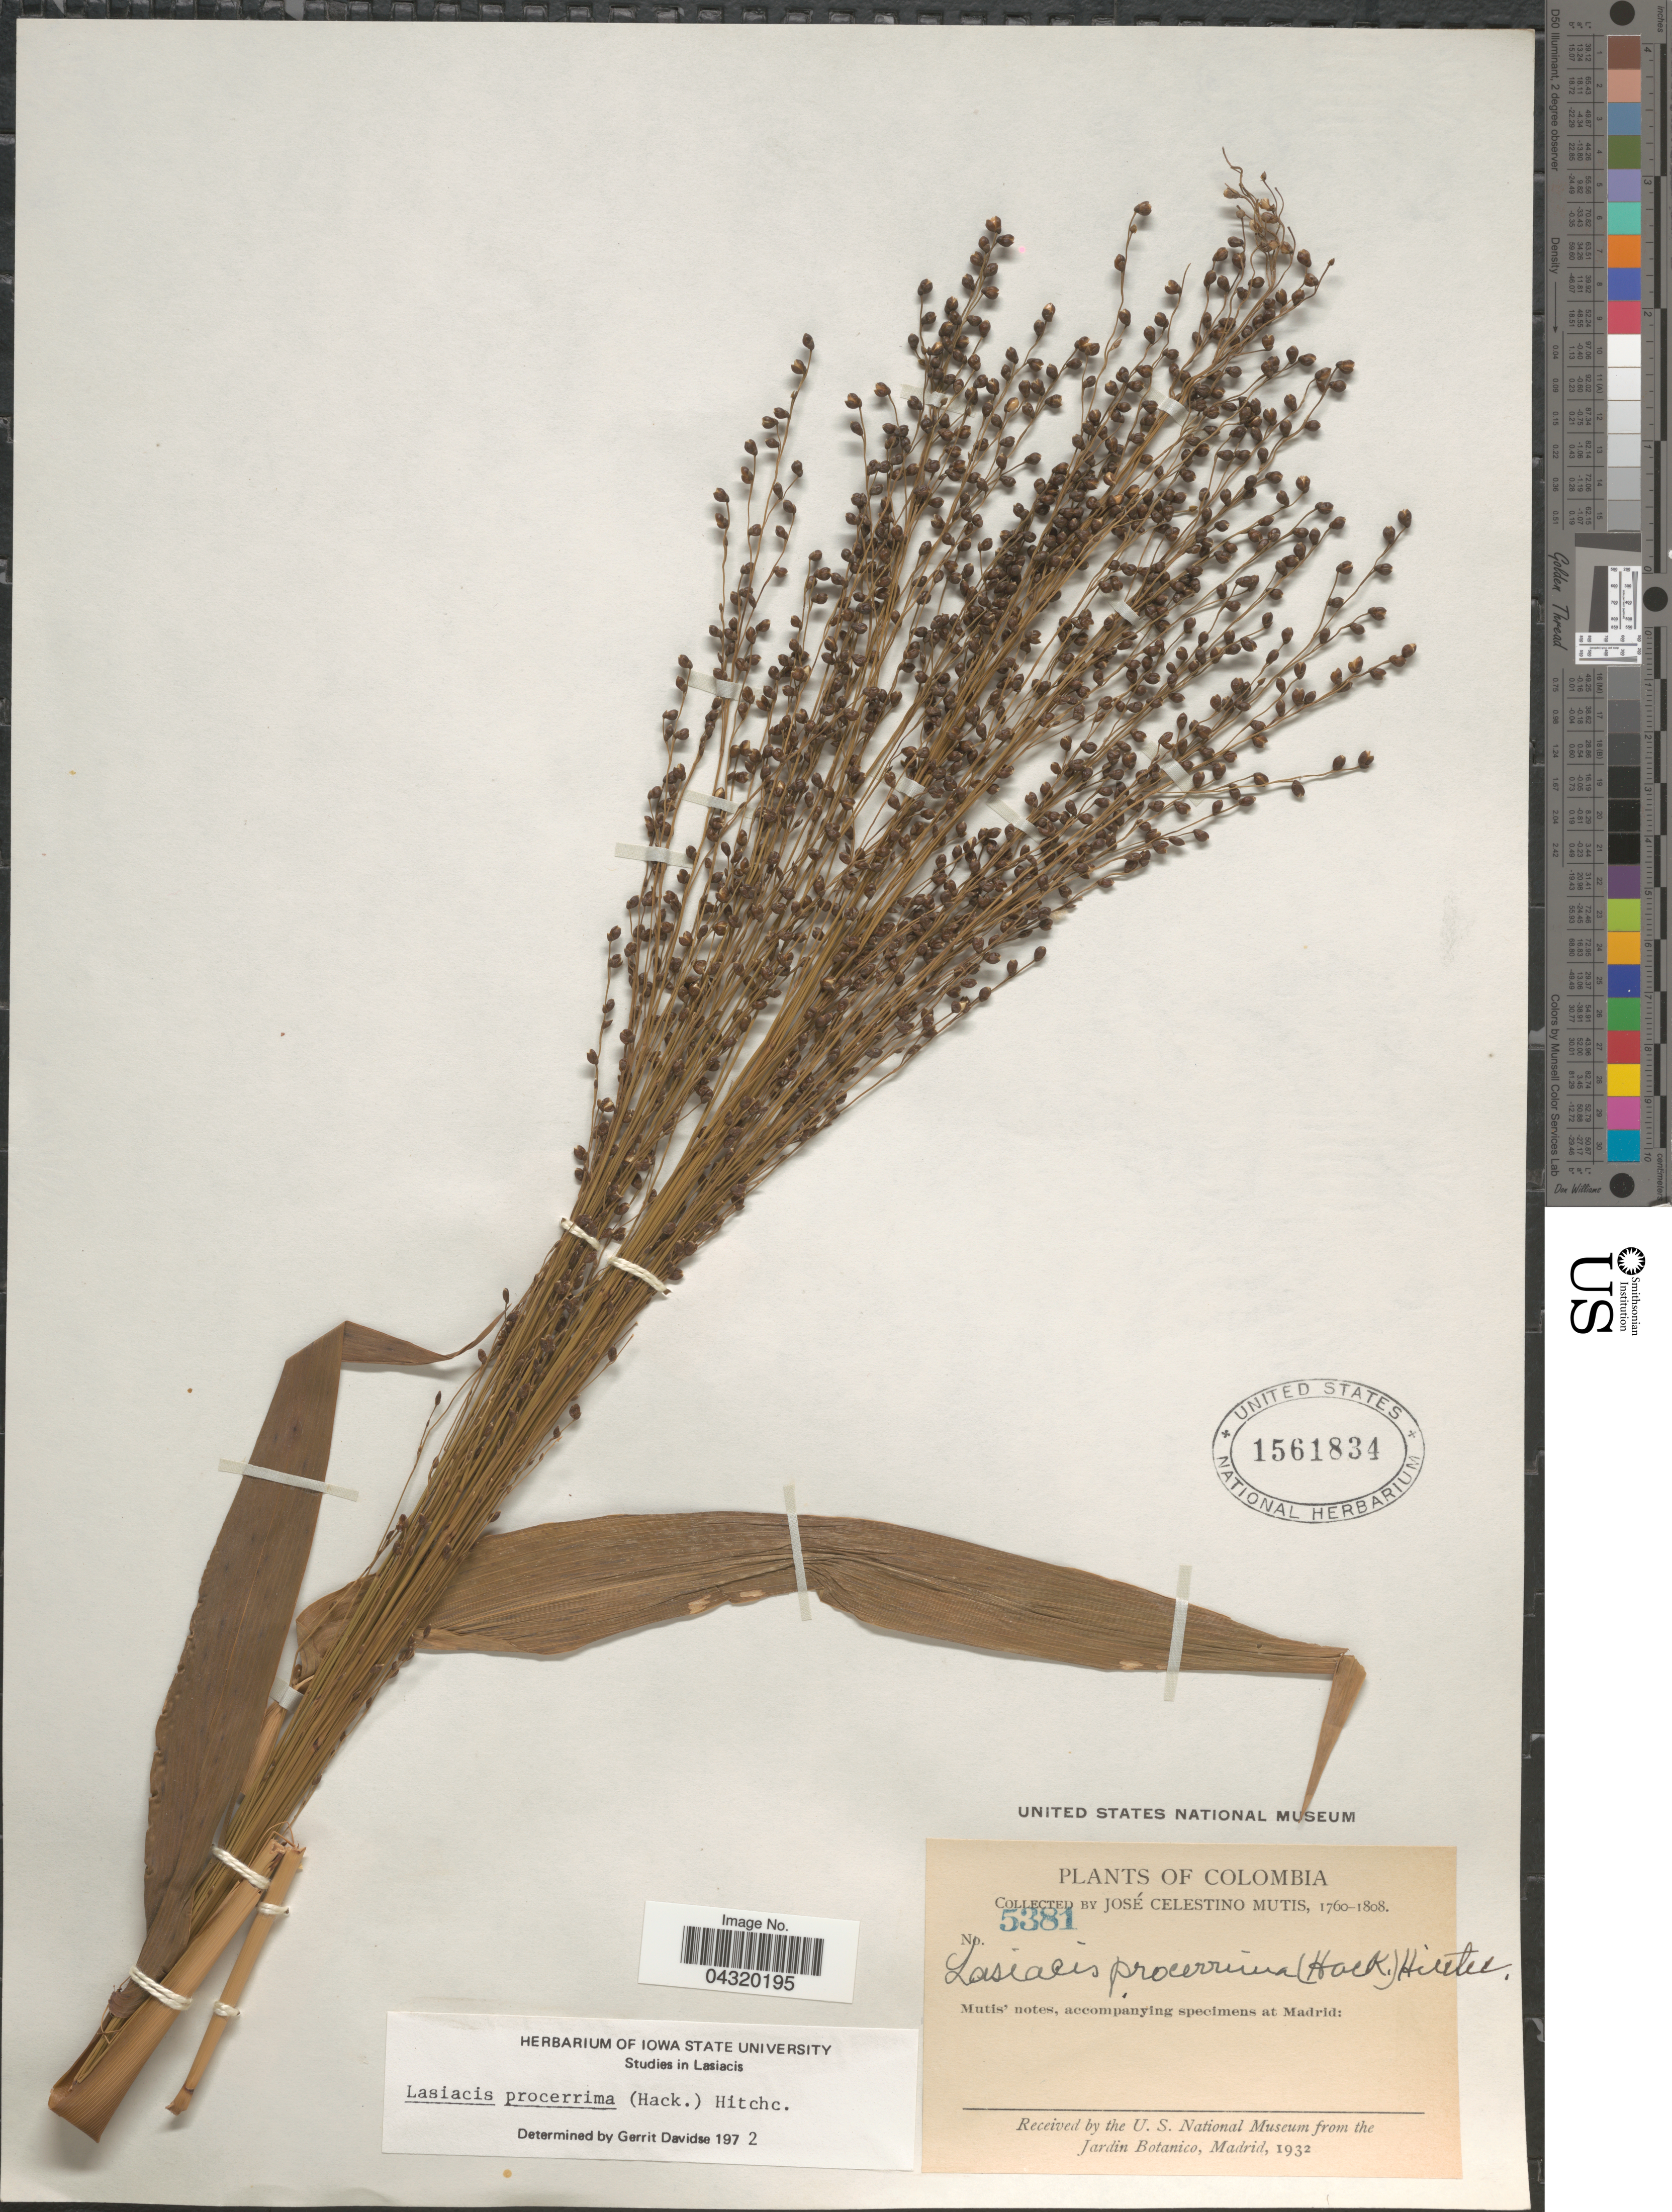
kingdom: Plantae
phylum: Tracheophyta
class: Liliopsida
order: Poales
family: Poaceae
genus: Lasiacis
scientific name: Lasiacis procerrima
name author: (Hack.) Hitchc.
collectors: J. C. B. Mutis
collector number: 5381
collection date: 1760/1808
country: Colombia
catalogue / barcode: US 1561834